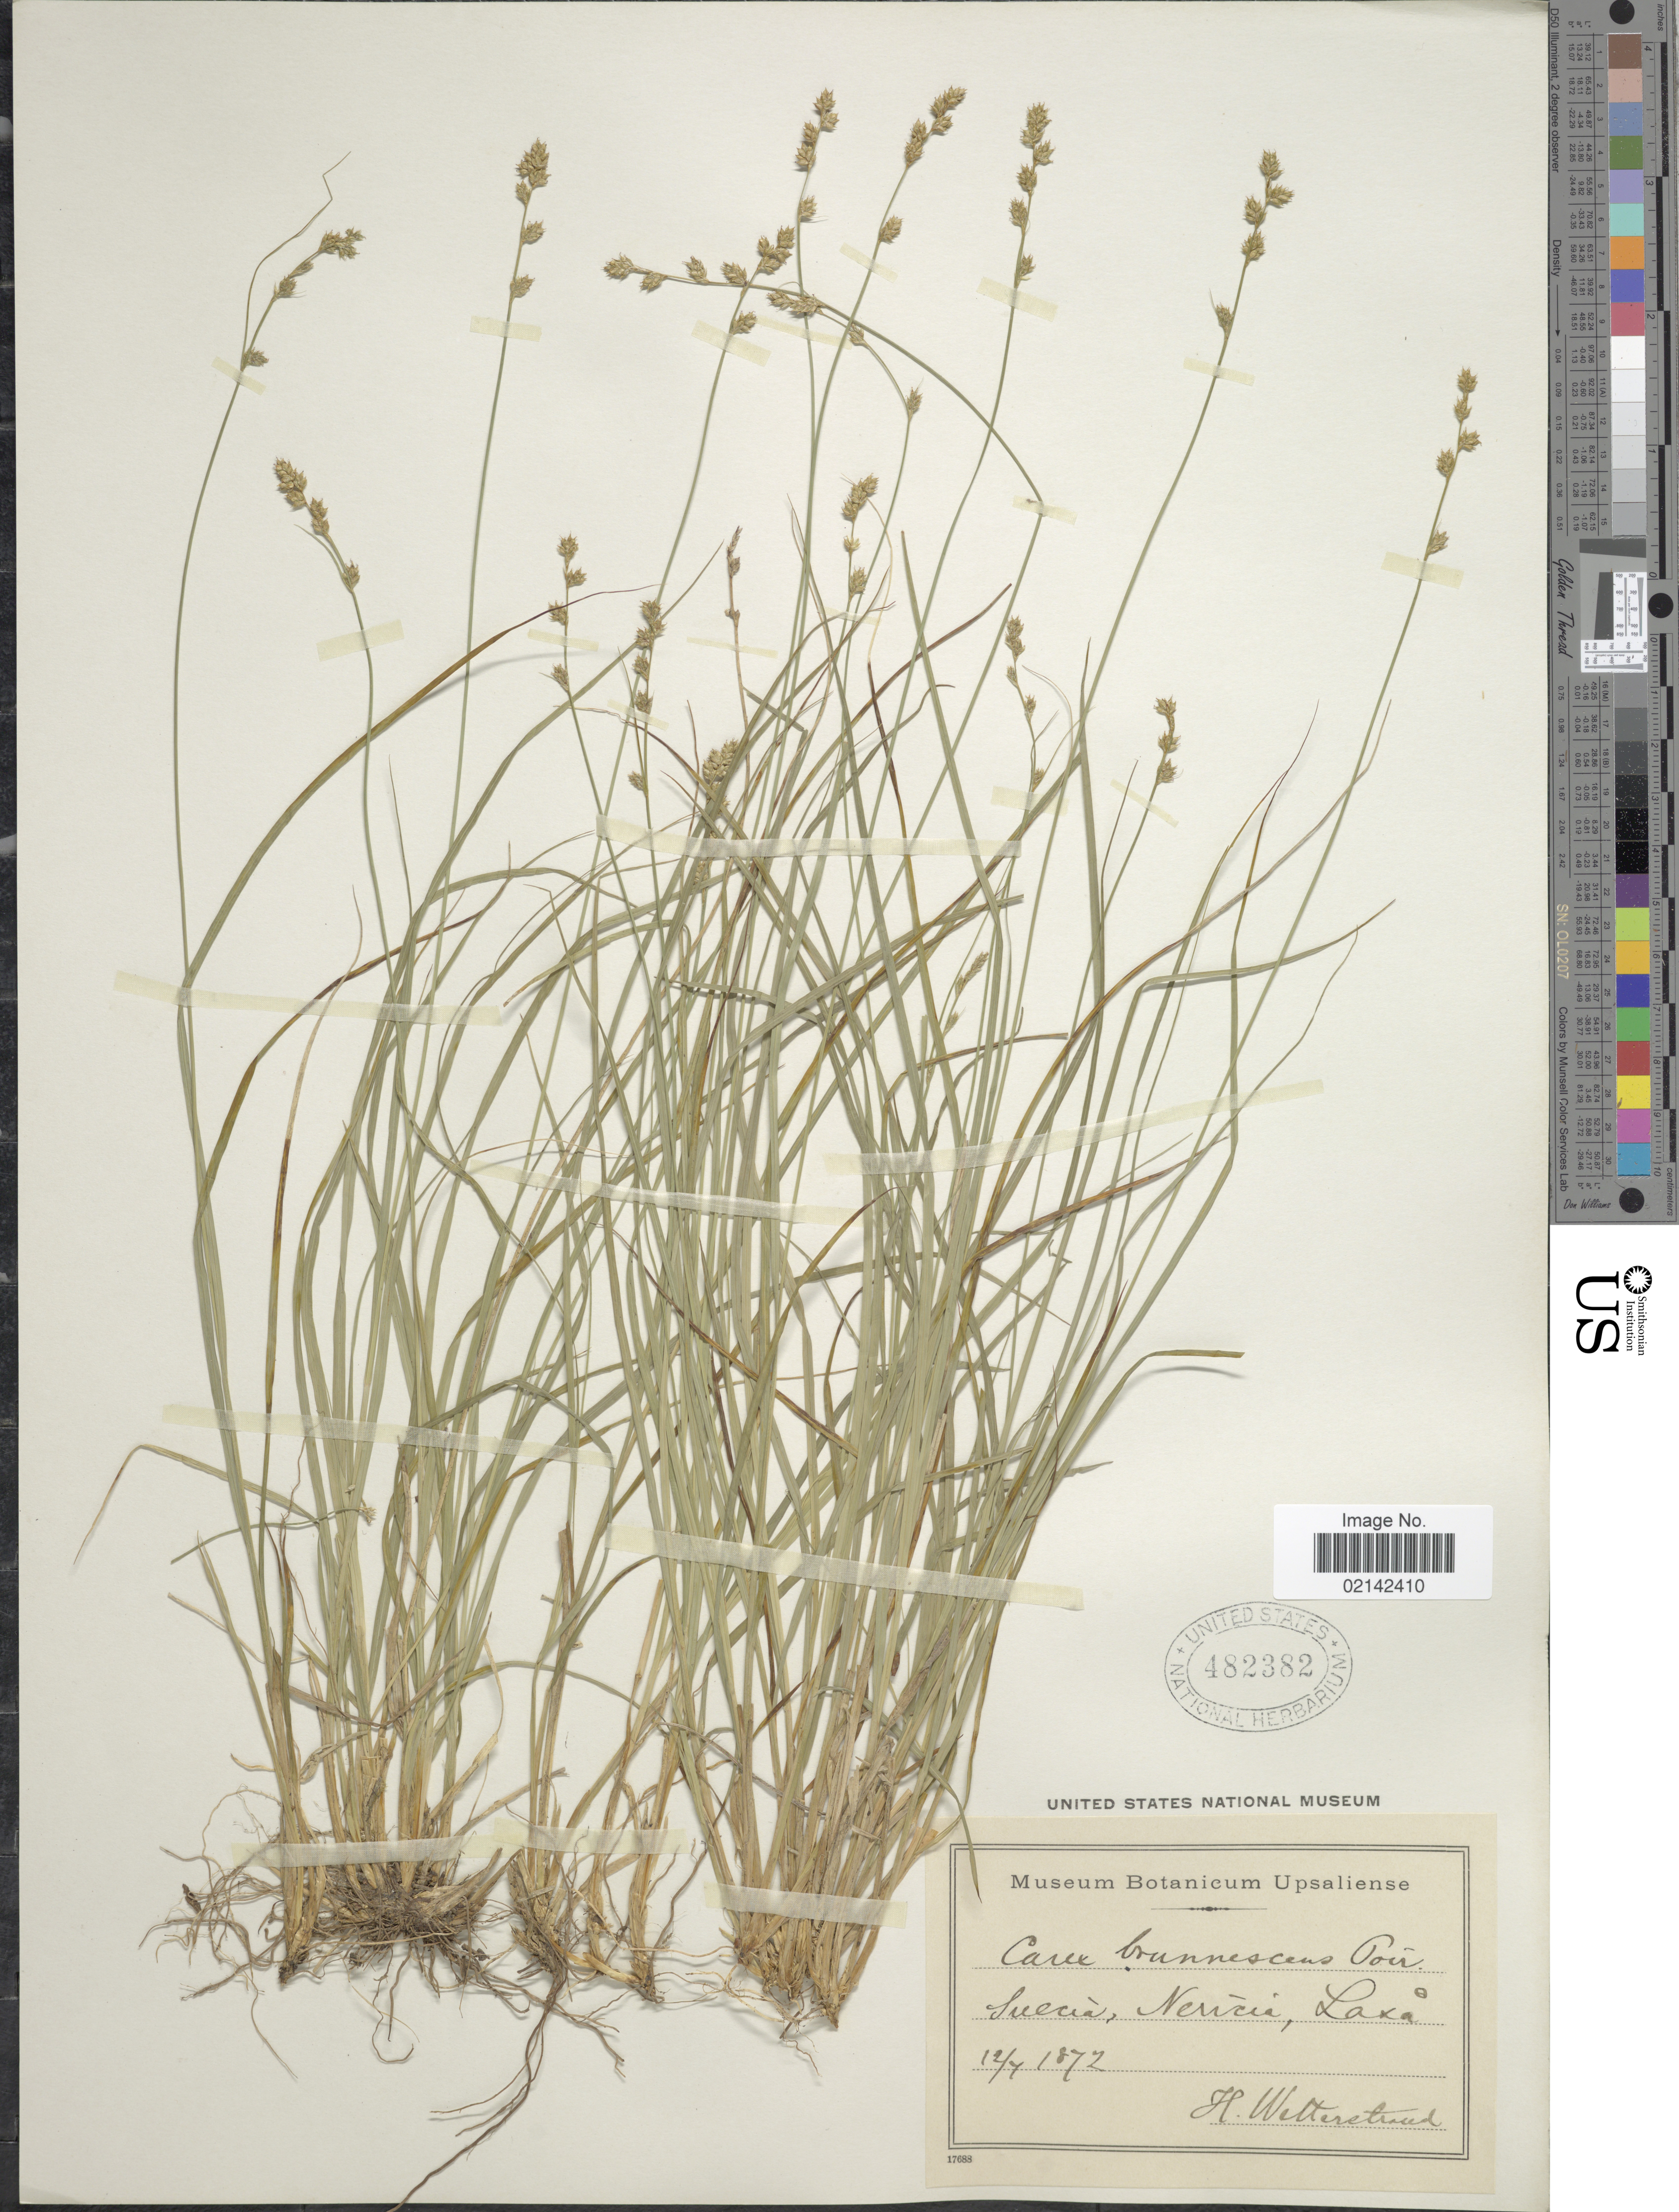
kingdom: Plantae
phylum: Tracheophyta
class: Liliopsida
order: Poales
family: Cyperaceae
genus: Carex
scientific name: Carex brunnescens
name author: (Pers.) Poir.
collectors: H. Wetterstrand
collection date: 1872-07-12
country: Sweden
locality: Suecia, Nericia, Laka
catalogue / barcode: US 482382